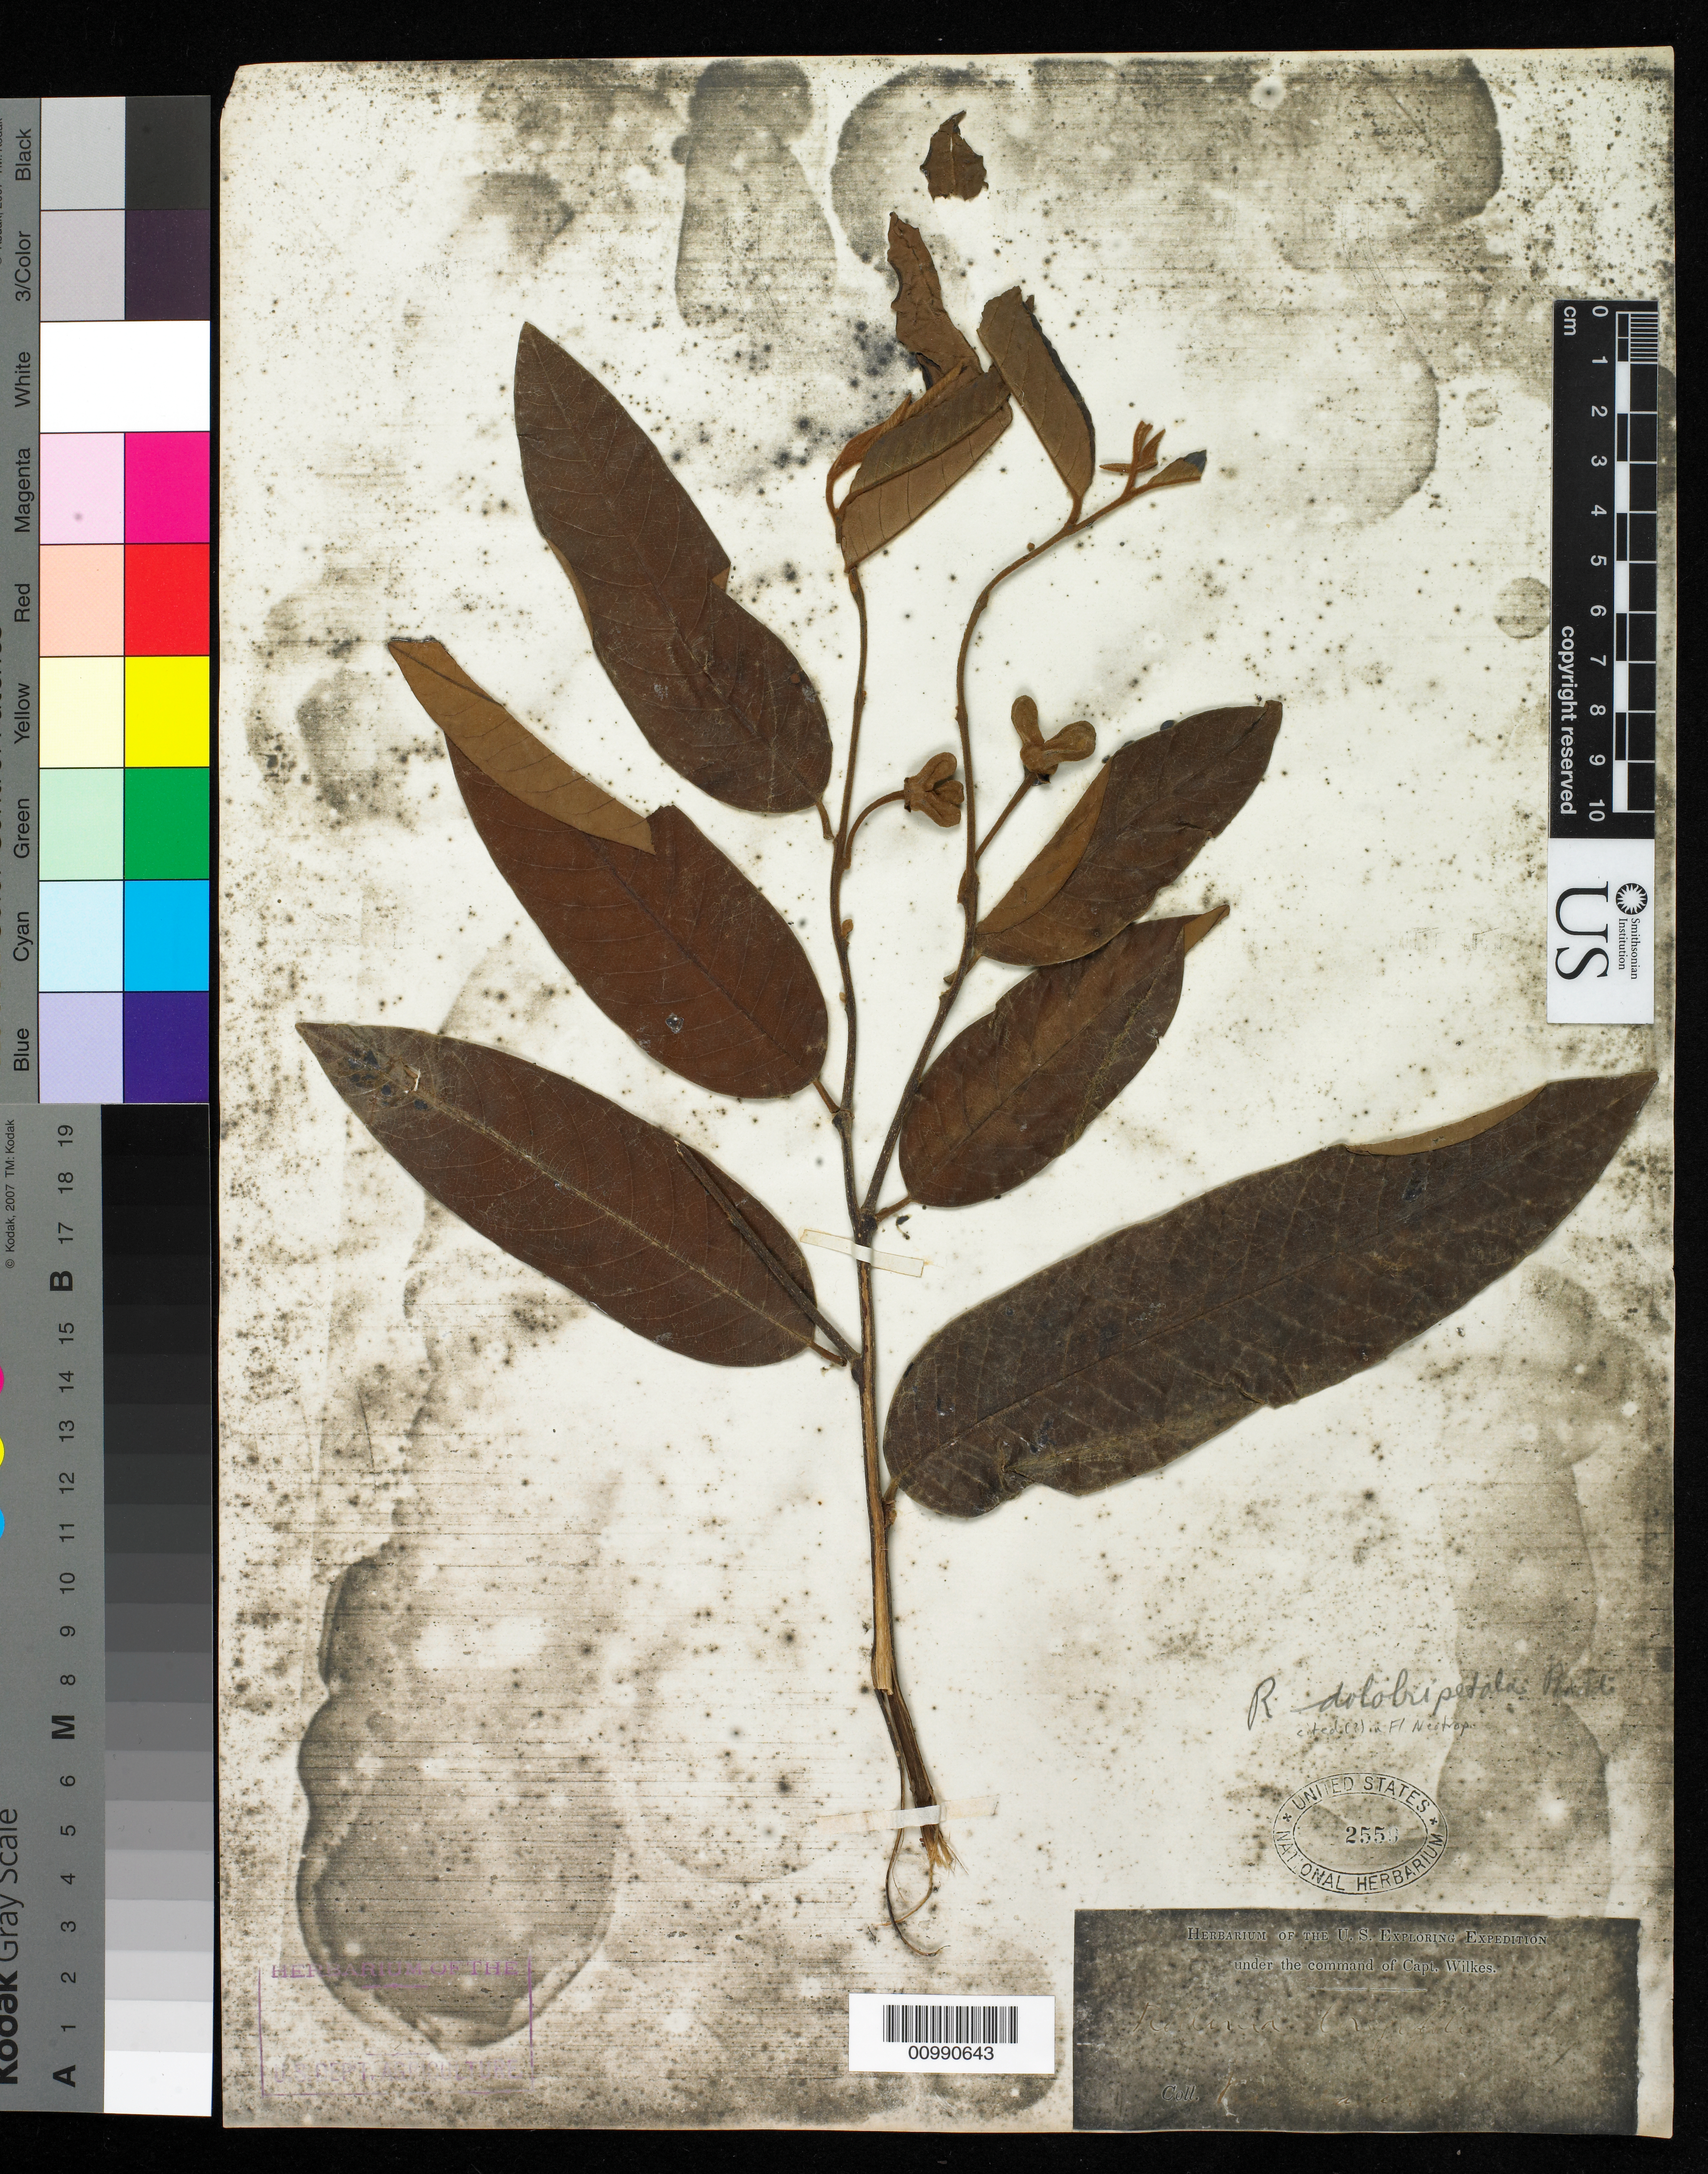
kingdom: Plantae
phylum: Tracheophyta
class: Magnoliopsida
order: Magnoliales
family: Annonaceae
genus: Annona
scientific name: Annona exsucca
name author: DC. ex Dunal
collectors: Wilkes Explor. Exped.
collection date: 1838/1842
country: Brazil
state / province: Rio de Janeiro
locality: Rio Janeiro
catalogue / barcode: US 2559